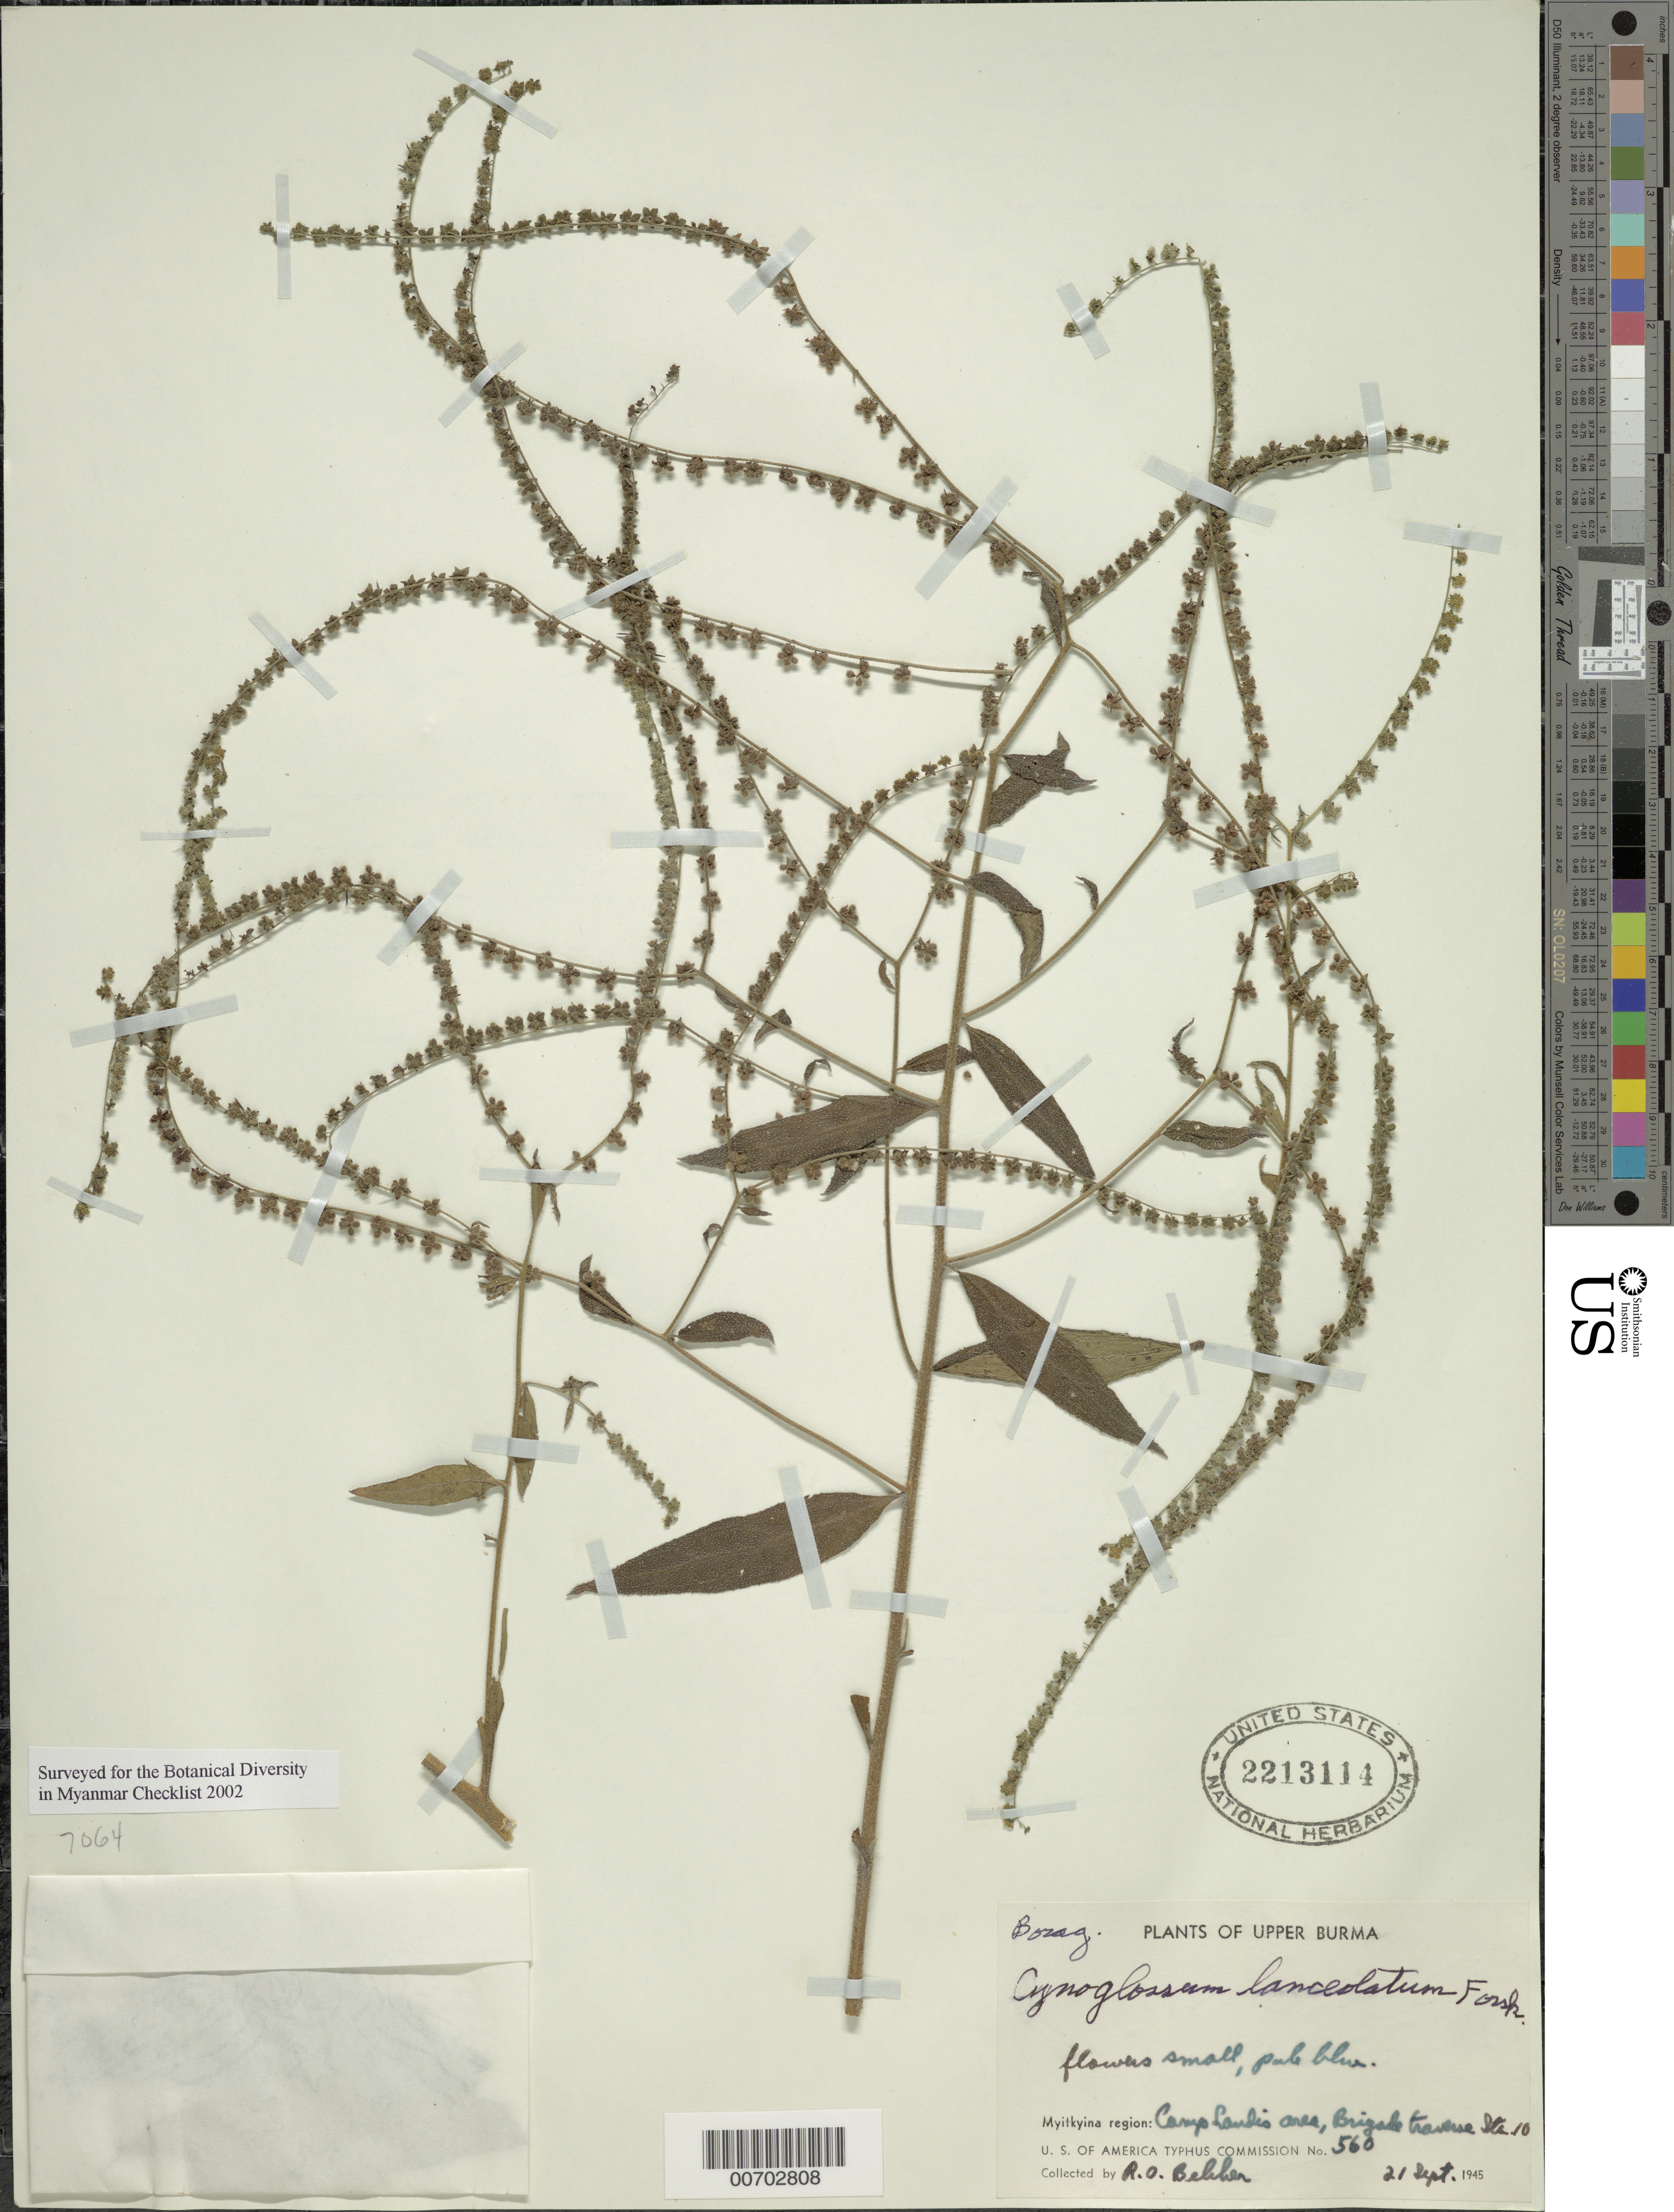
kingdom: Plantae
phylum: Tracheophyta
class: Magnoliopsida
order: Boraginales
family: Boraginaceae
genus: Cynoglossum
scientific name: Cynoglossum micranthum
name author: Poir.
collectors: R. Belcher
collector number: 560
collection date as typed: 21 Sep 1945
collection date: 1945-09-21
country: Myanmar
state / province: Kachin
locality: Myitkyina, Camp Landis Area, Sta. 10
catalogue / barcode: US 2213114